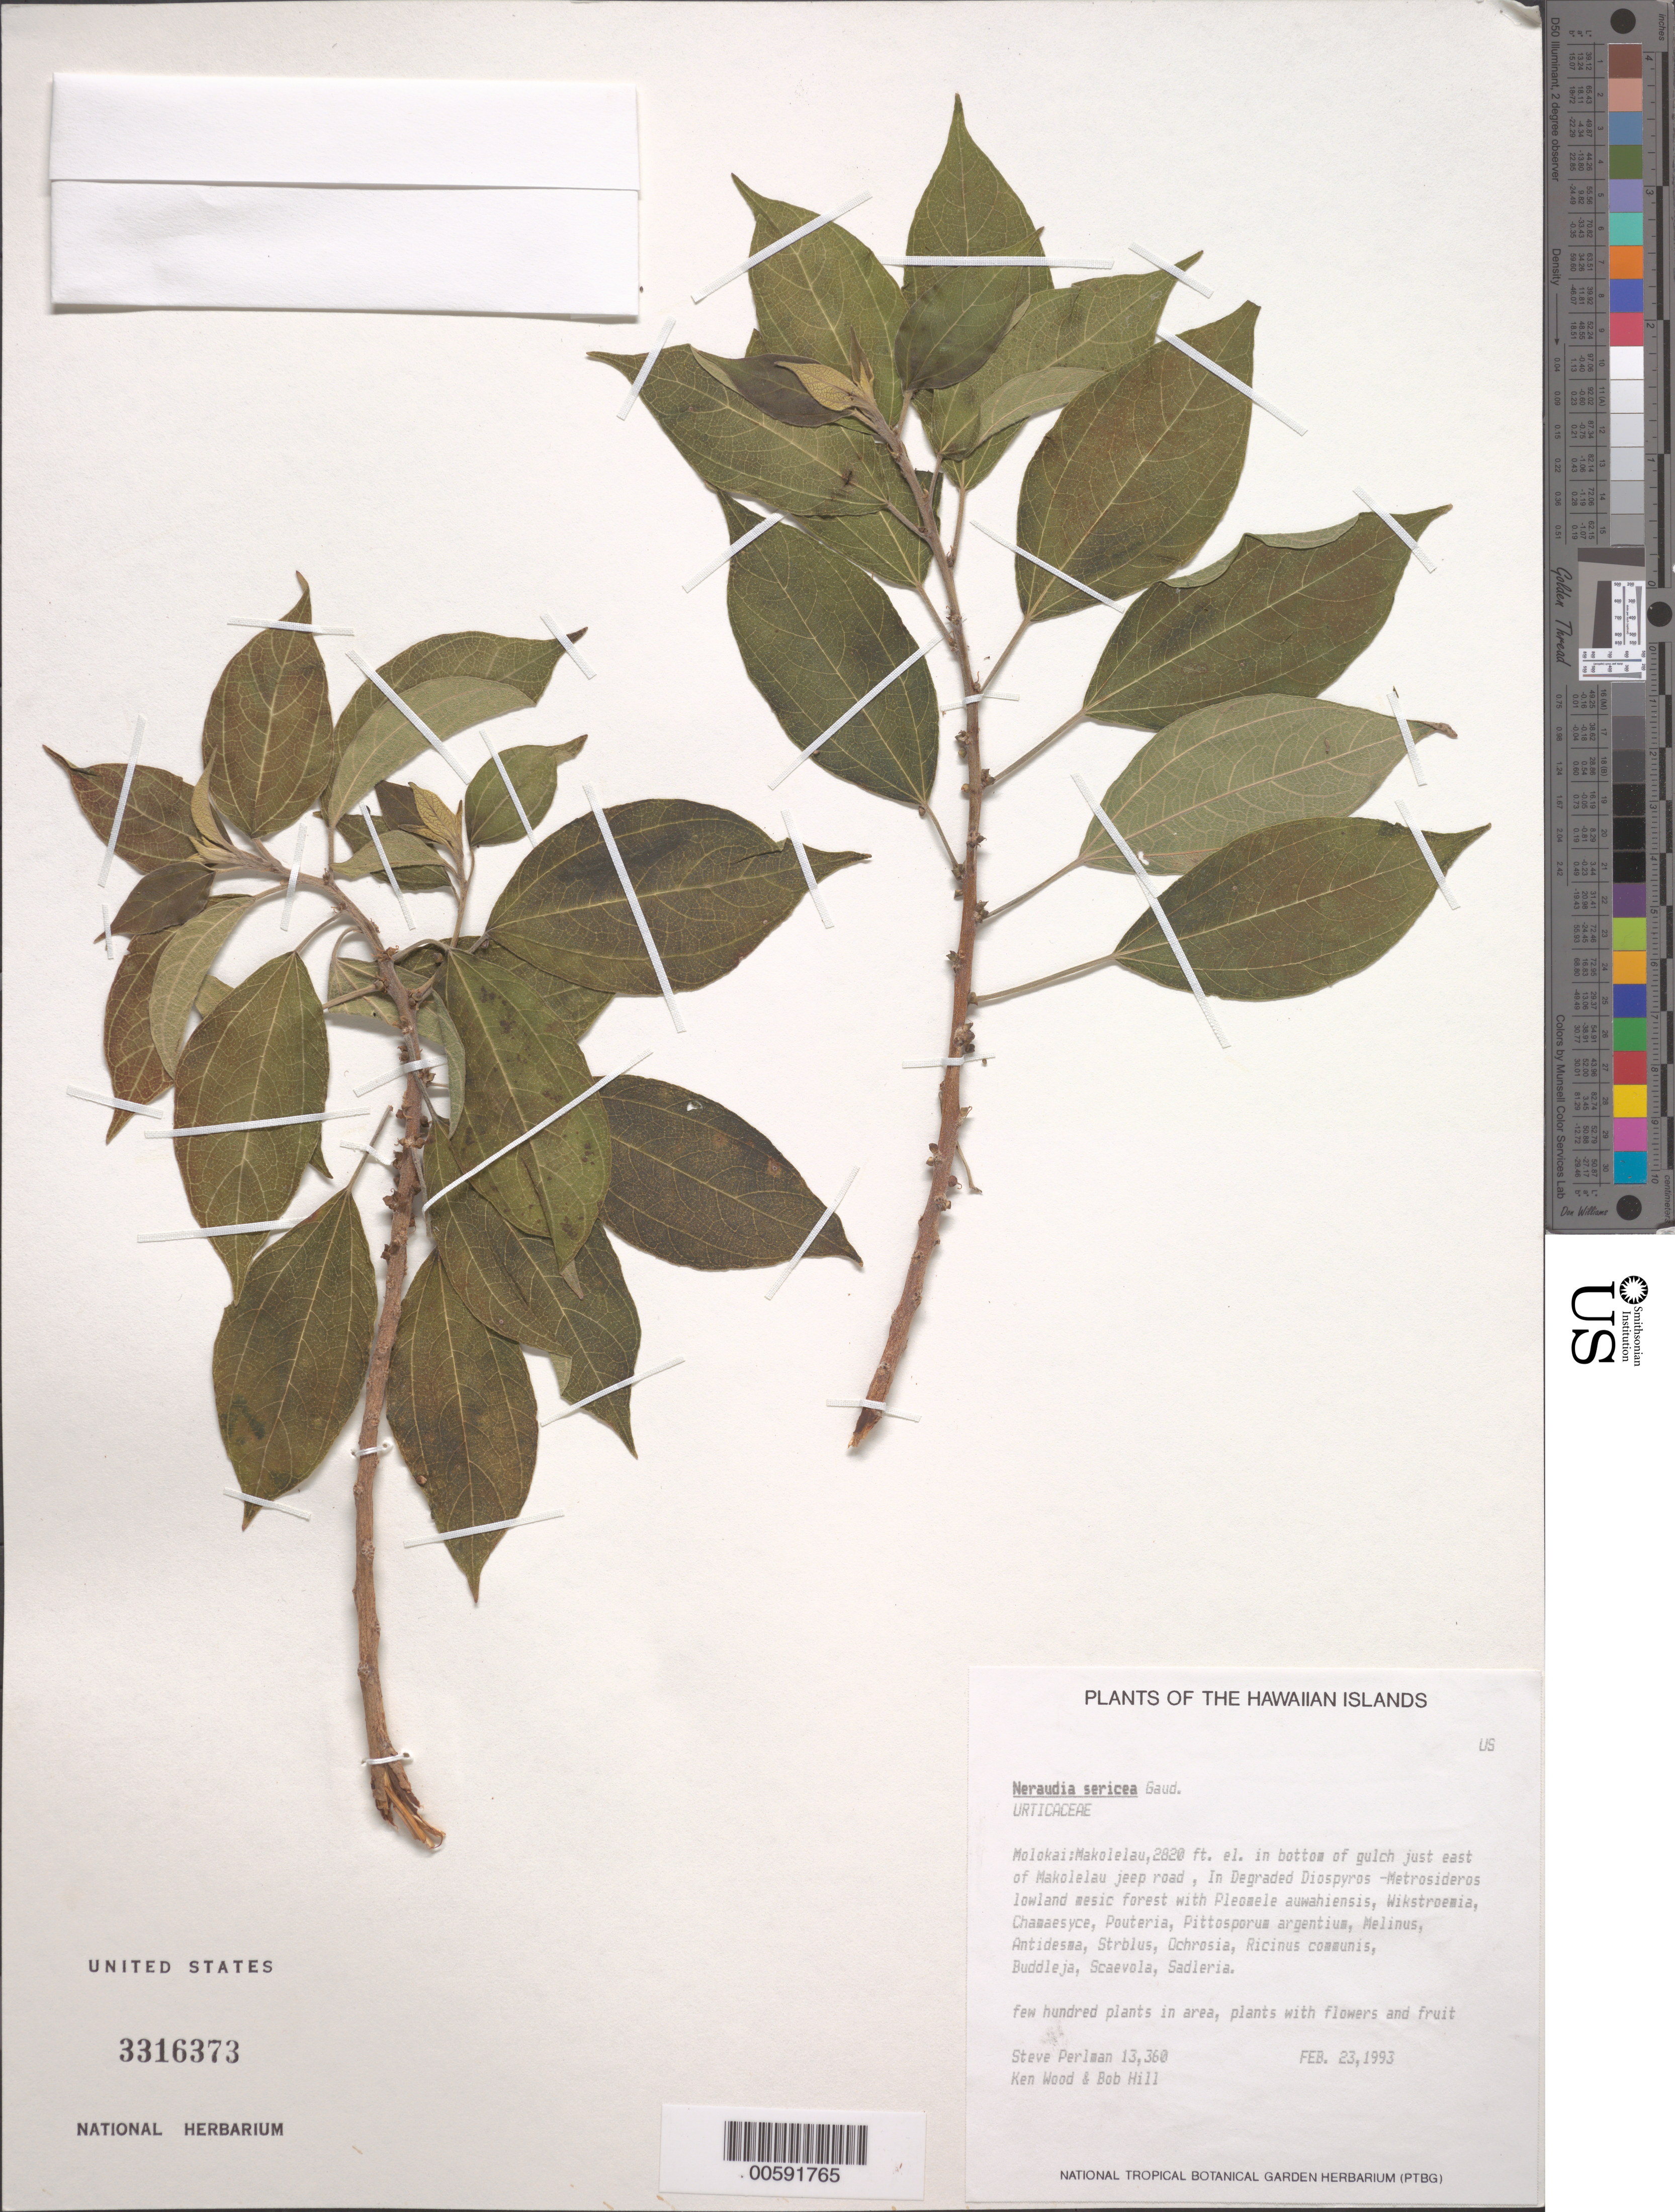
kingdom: Plantae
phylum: Tracheophyta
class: Magnoliopsida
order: Rosales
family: Urticaceae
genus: Neraudia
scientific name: Neraudia sericea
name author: Gaudich.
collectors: S. P. Perlman, K. Wood & B. Hill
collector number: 13360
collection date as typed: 23 Feb 1993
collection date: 1993-02-23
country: United States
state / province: Hawaii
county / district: Maui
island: Moloka'i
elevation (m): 859.5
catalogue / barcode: US 3316373